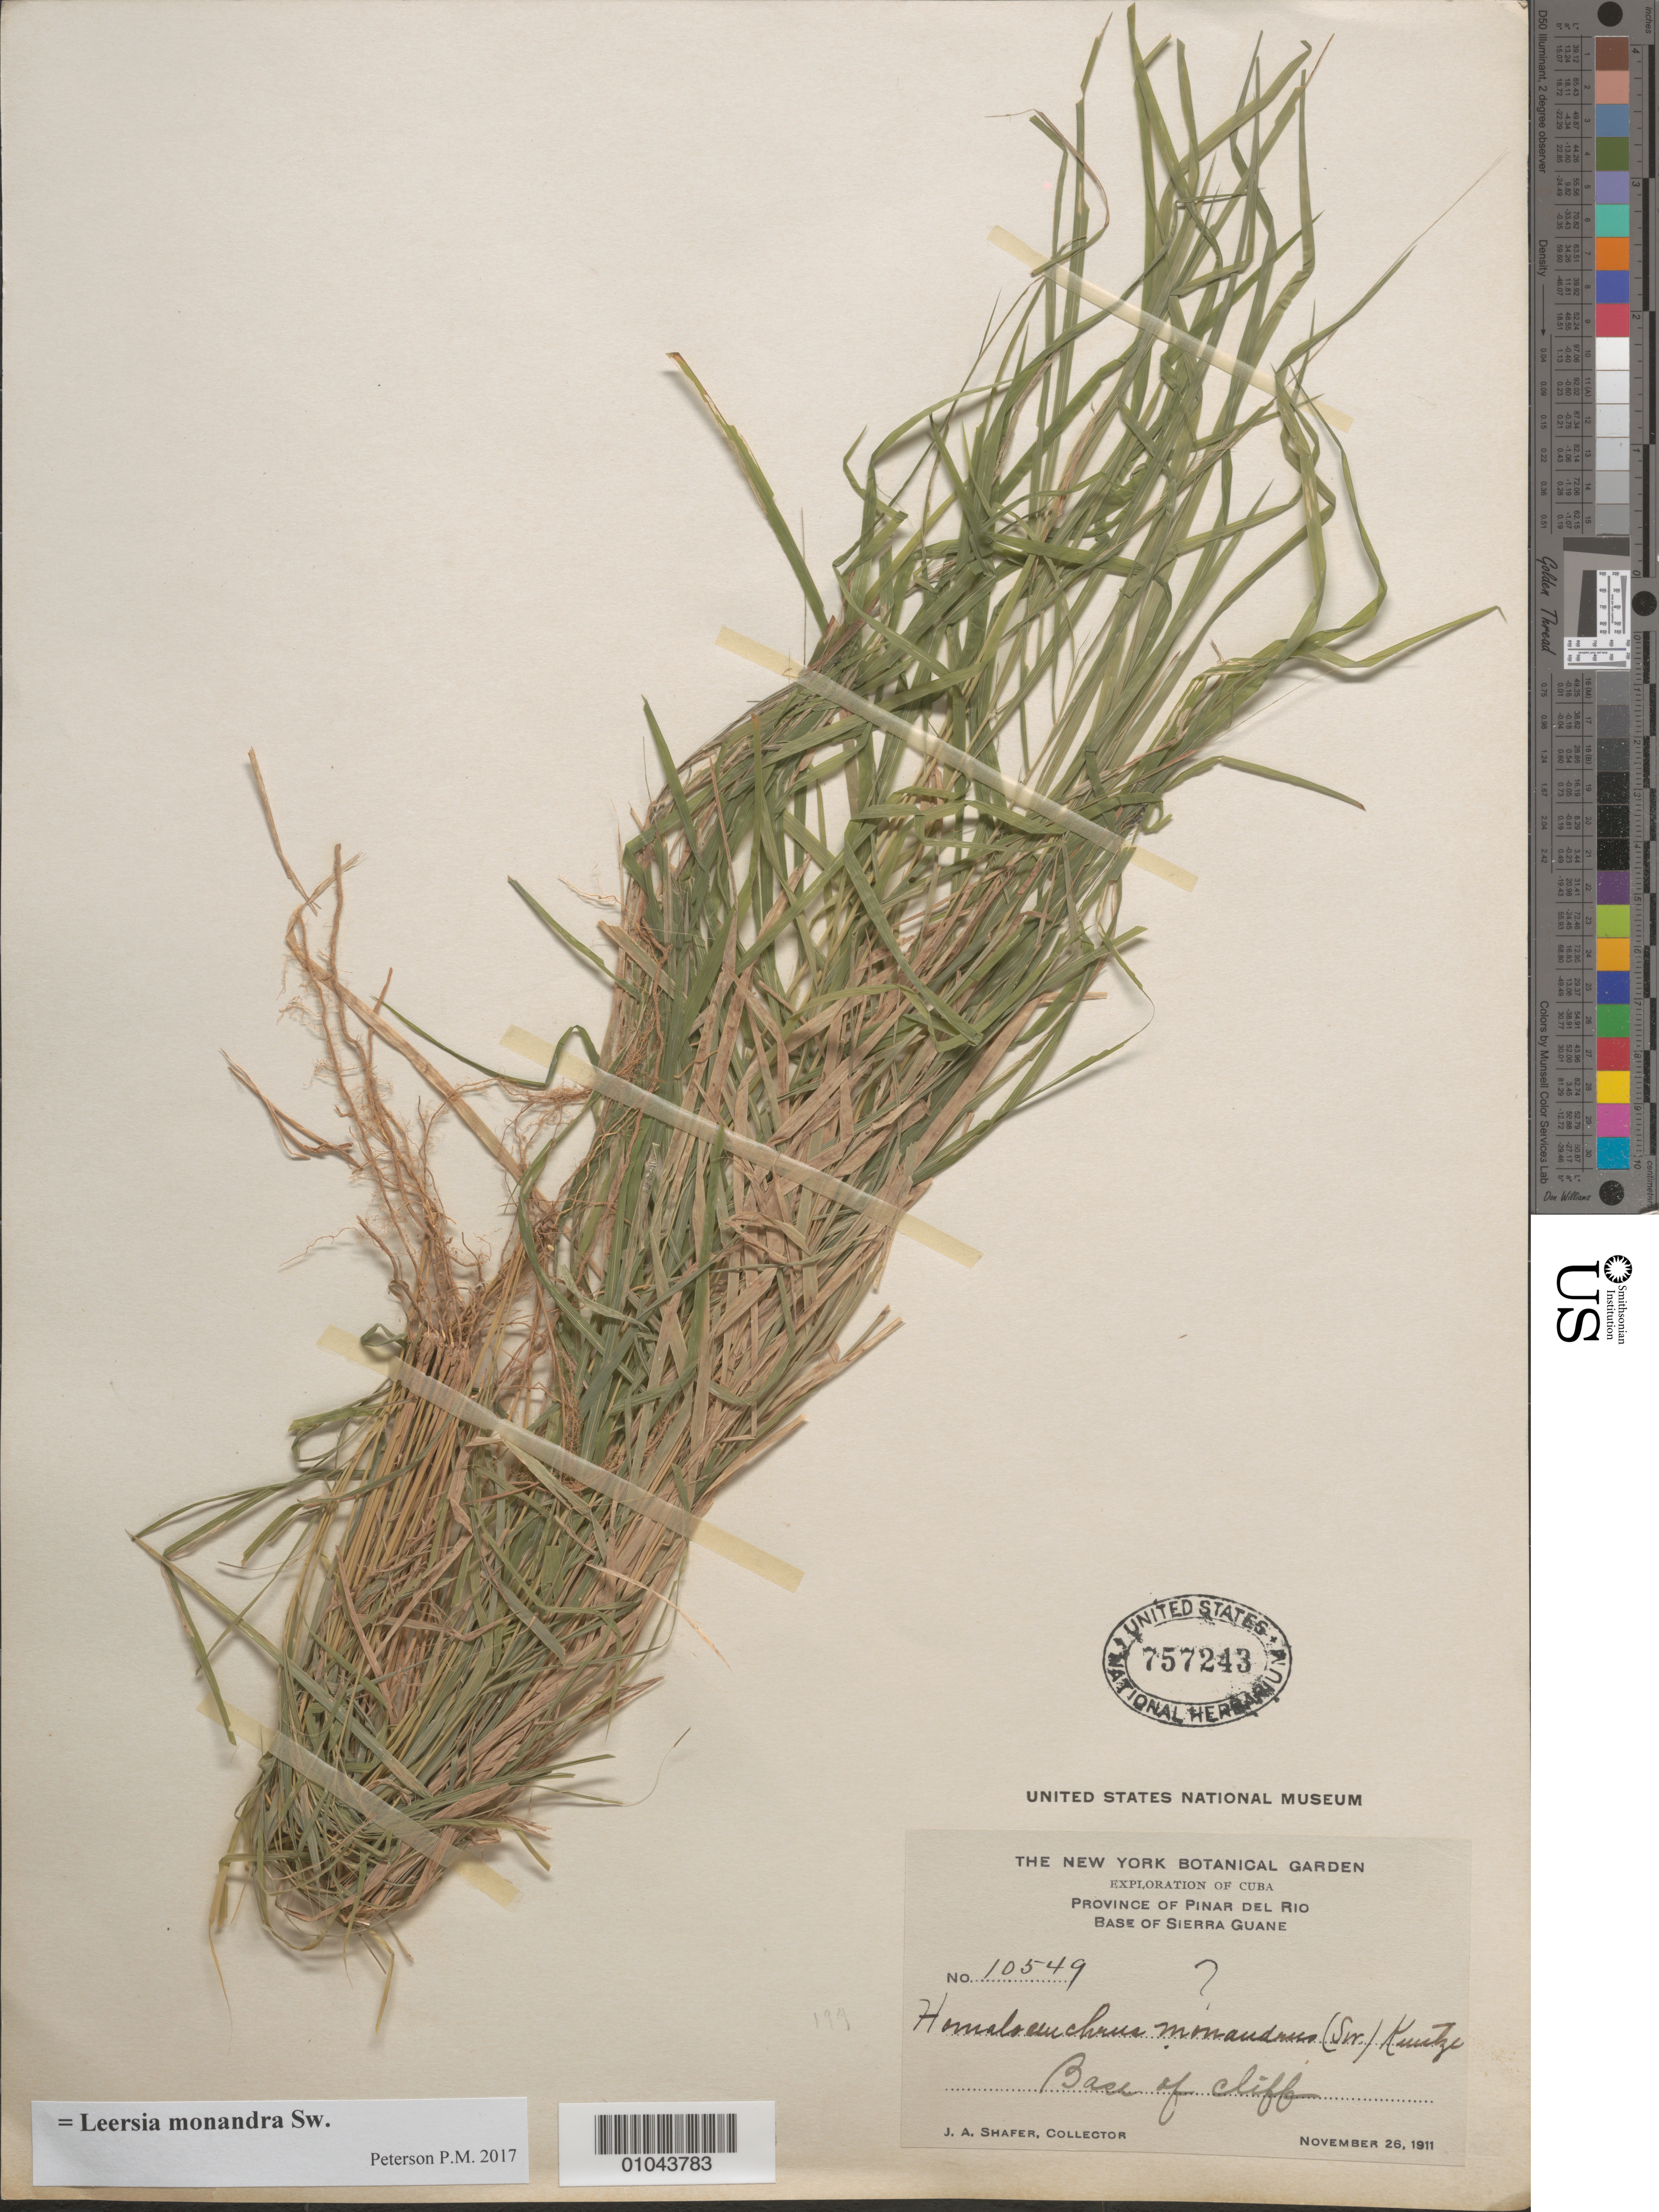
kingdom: Plantae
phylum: Tracheophyta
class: Liliopsida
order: Poales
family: Poaceae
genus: Leersia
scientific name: Leersia monandra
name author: Sw.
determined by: Poaceae Reorganization Project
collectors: J. A. Shafer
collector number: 10549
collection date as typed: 26 Nov 1911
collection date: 1911-11-26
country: Cuba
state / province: Pinar del Rio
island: Cuba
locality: Base of Sierra Guane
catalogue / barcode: US 757243